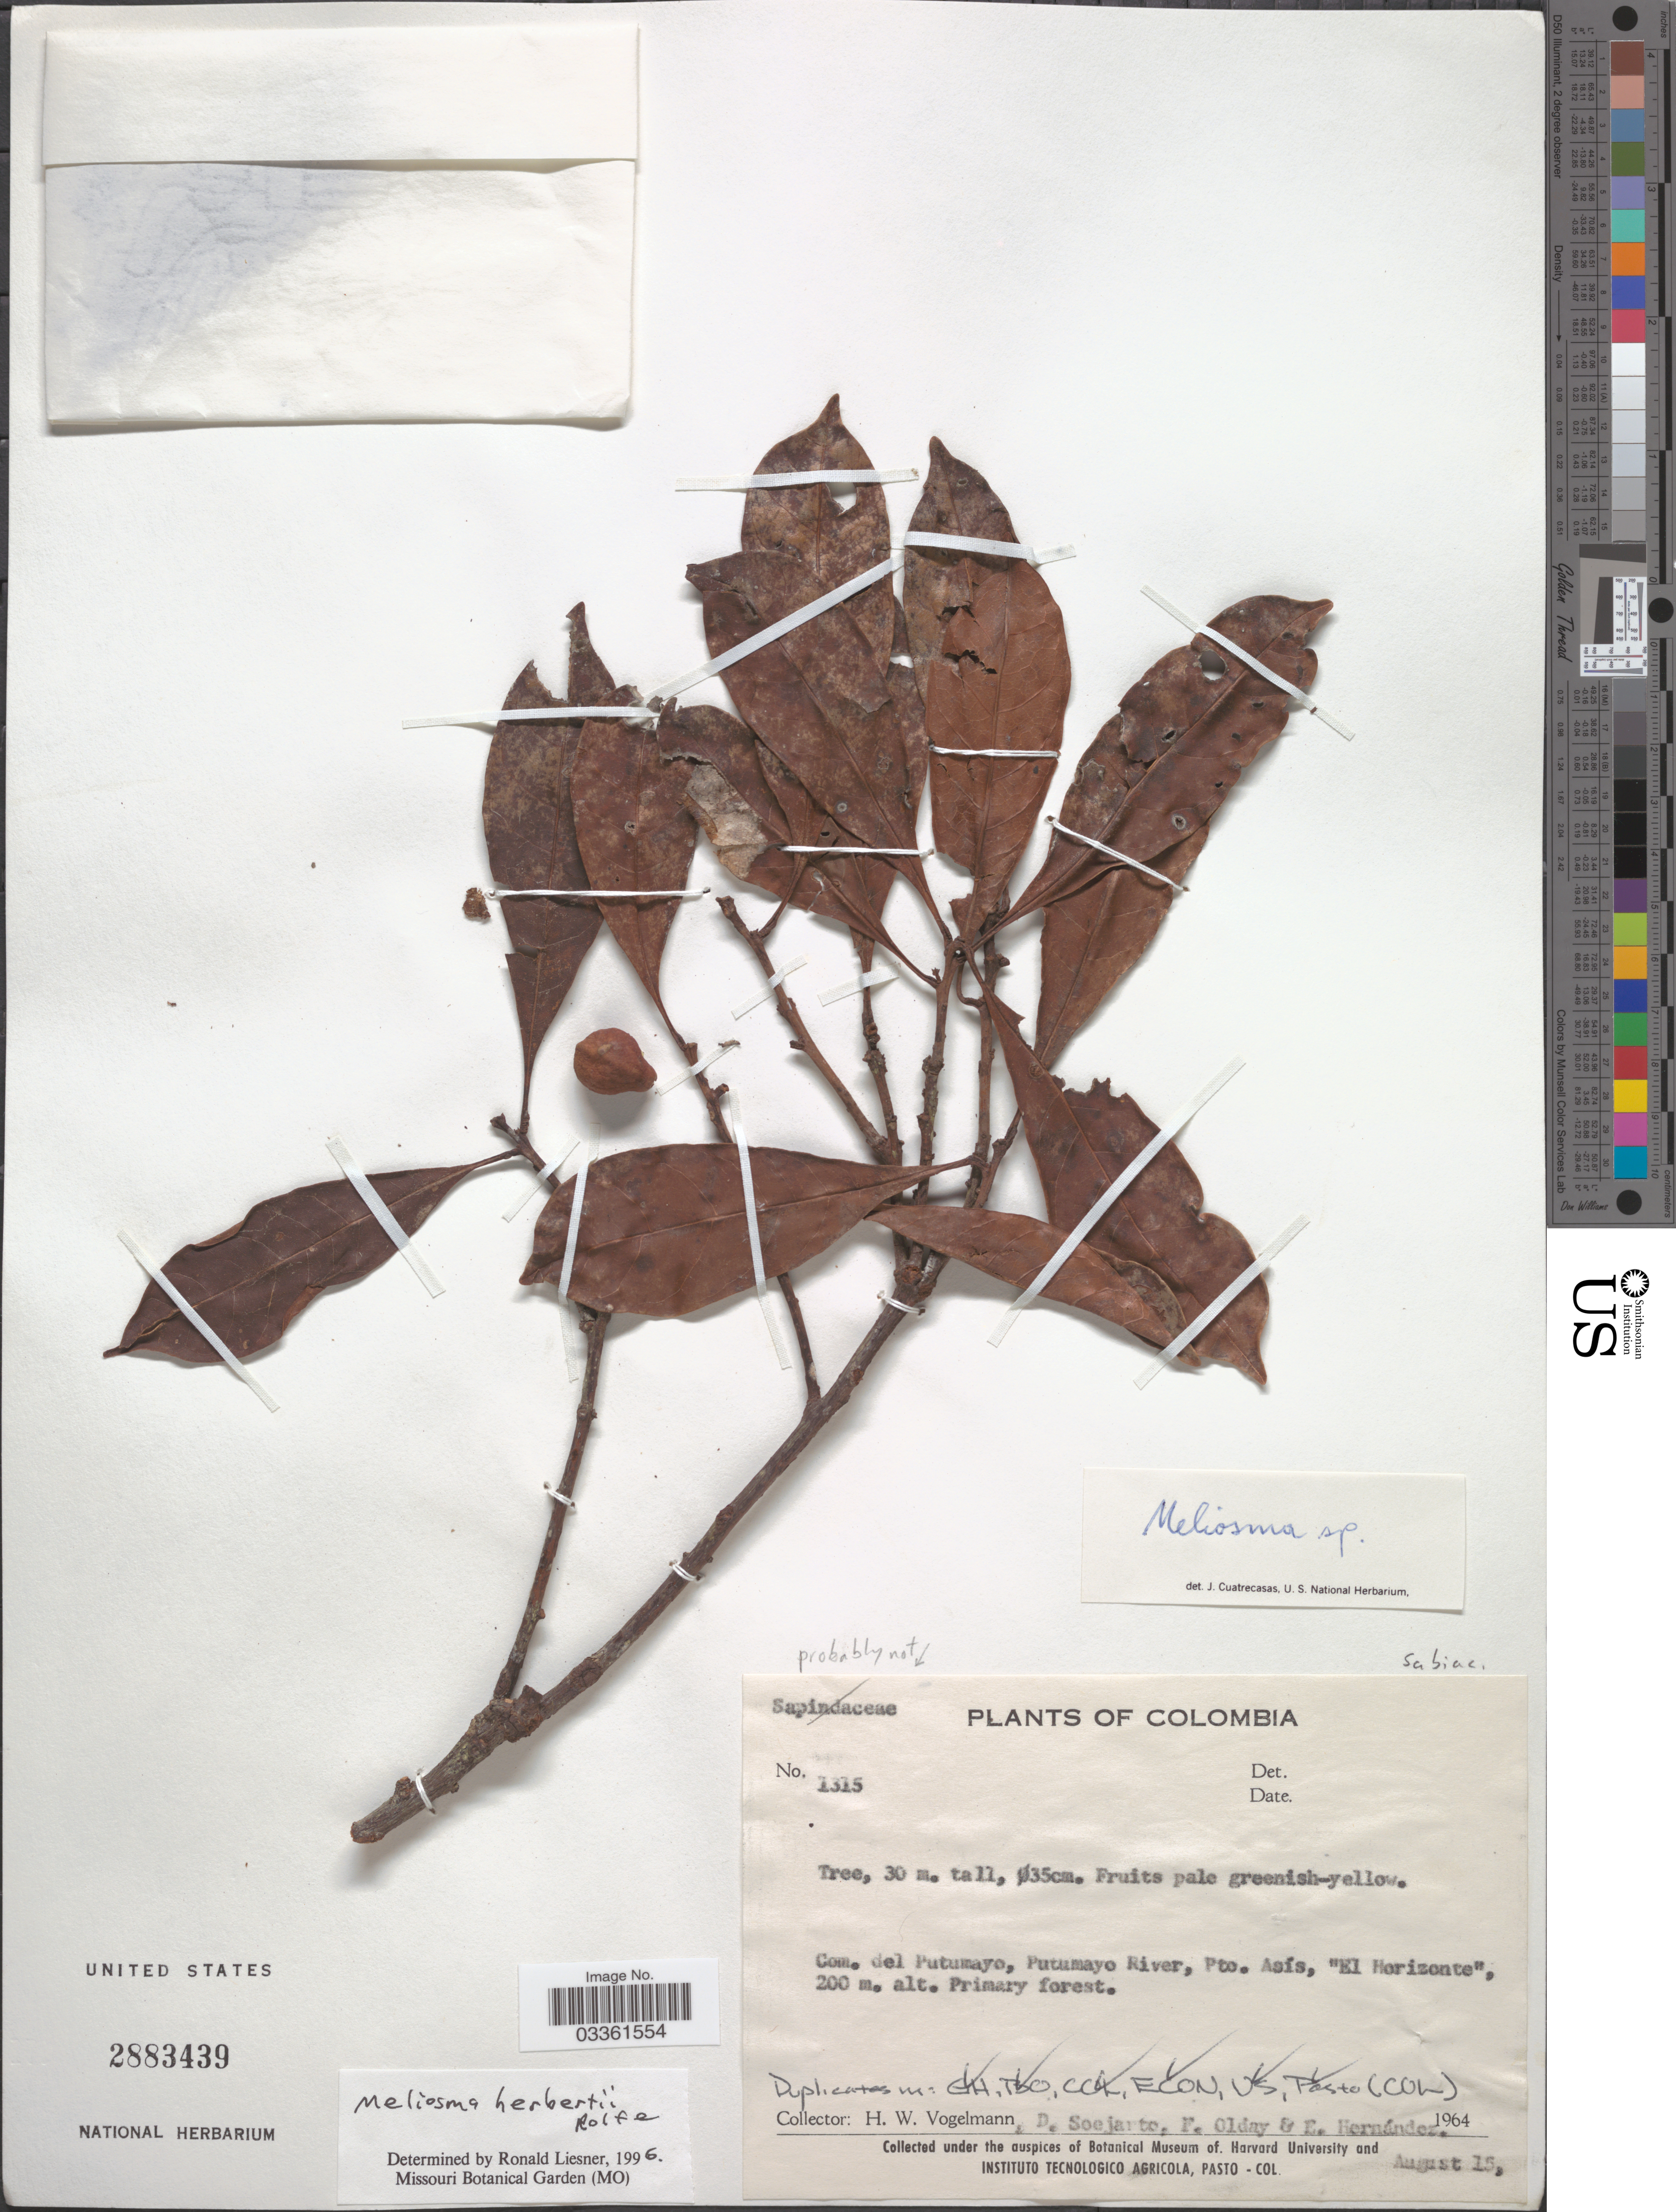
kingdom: Plantae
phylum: Tracheophyta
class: Magnoliopsida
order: Proteales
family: Sabiaceae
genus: Meliosma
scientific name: Meliosma herbertii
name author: Rolfe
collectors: H. Vogelmann, D. Soejarto, F. Olday & E. Hernández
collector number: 1315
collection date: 1964-08-15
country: Colombia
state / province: Putumayo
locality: Com. del Putumayo, Putumayo River, Pto. Asís, "El Horizonte".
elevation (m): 200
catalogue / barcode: US 2883439